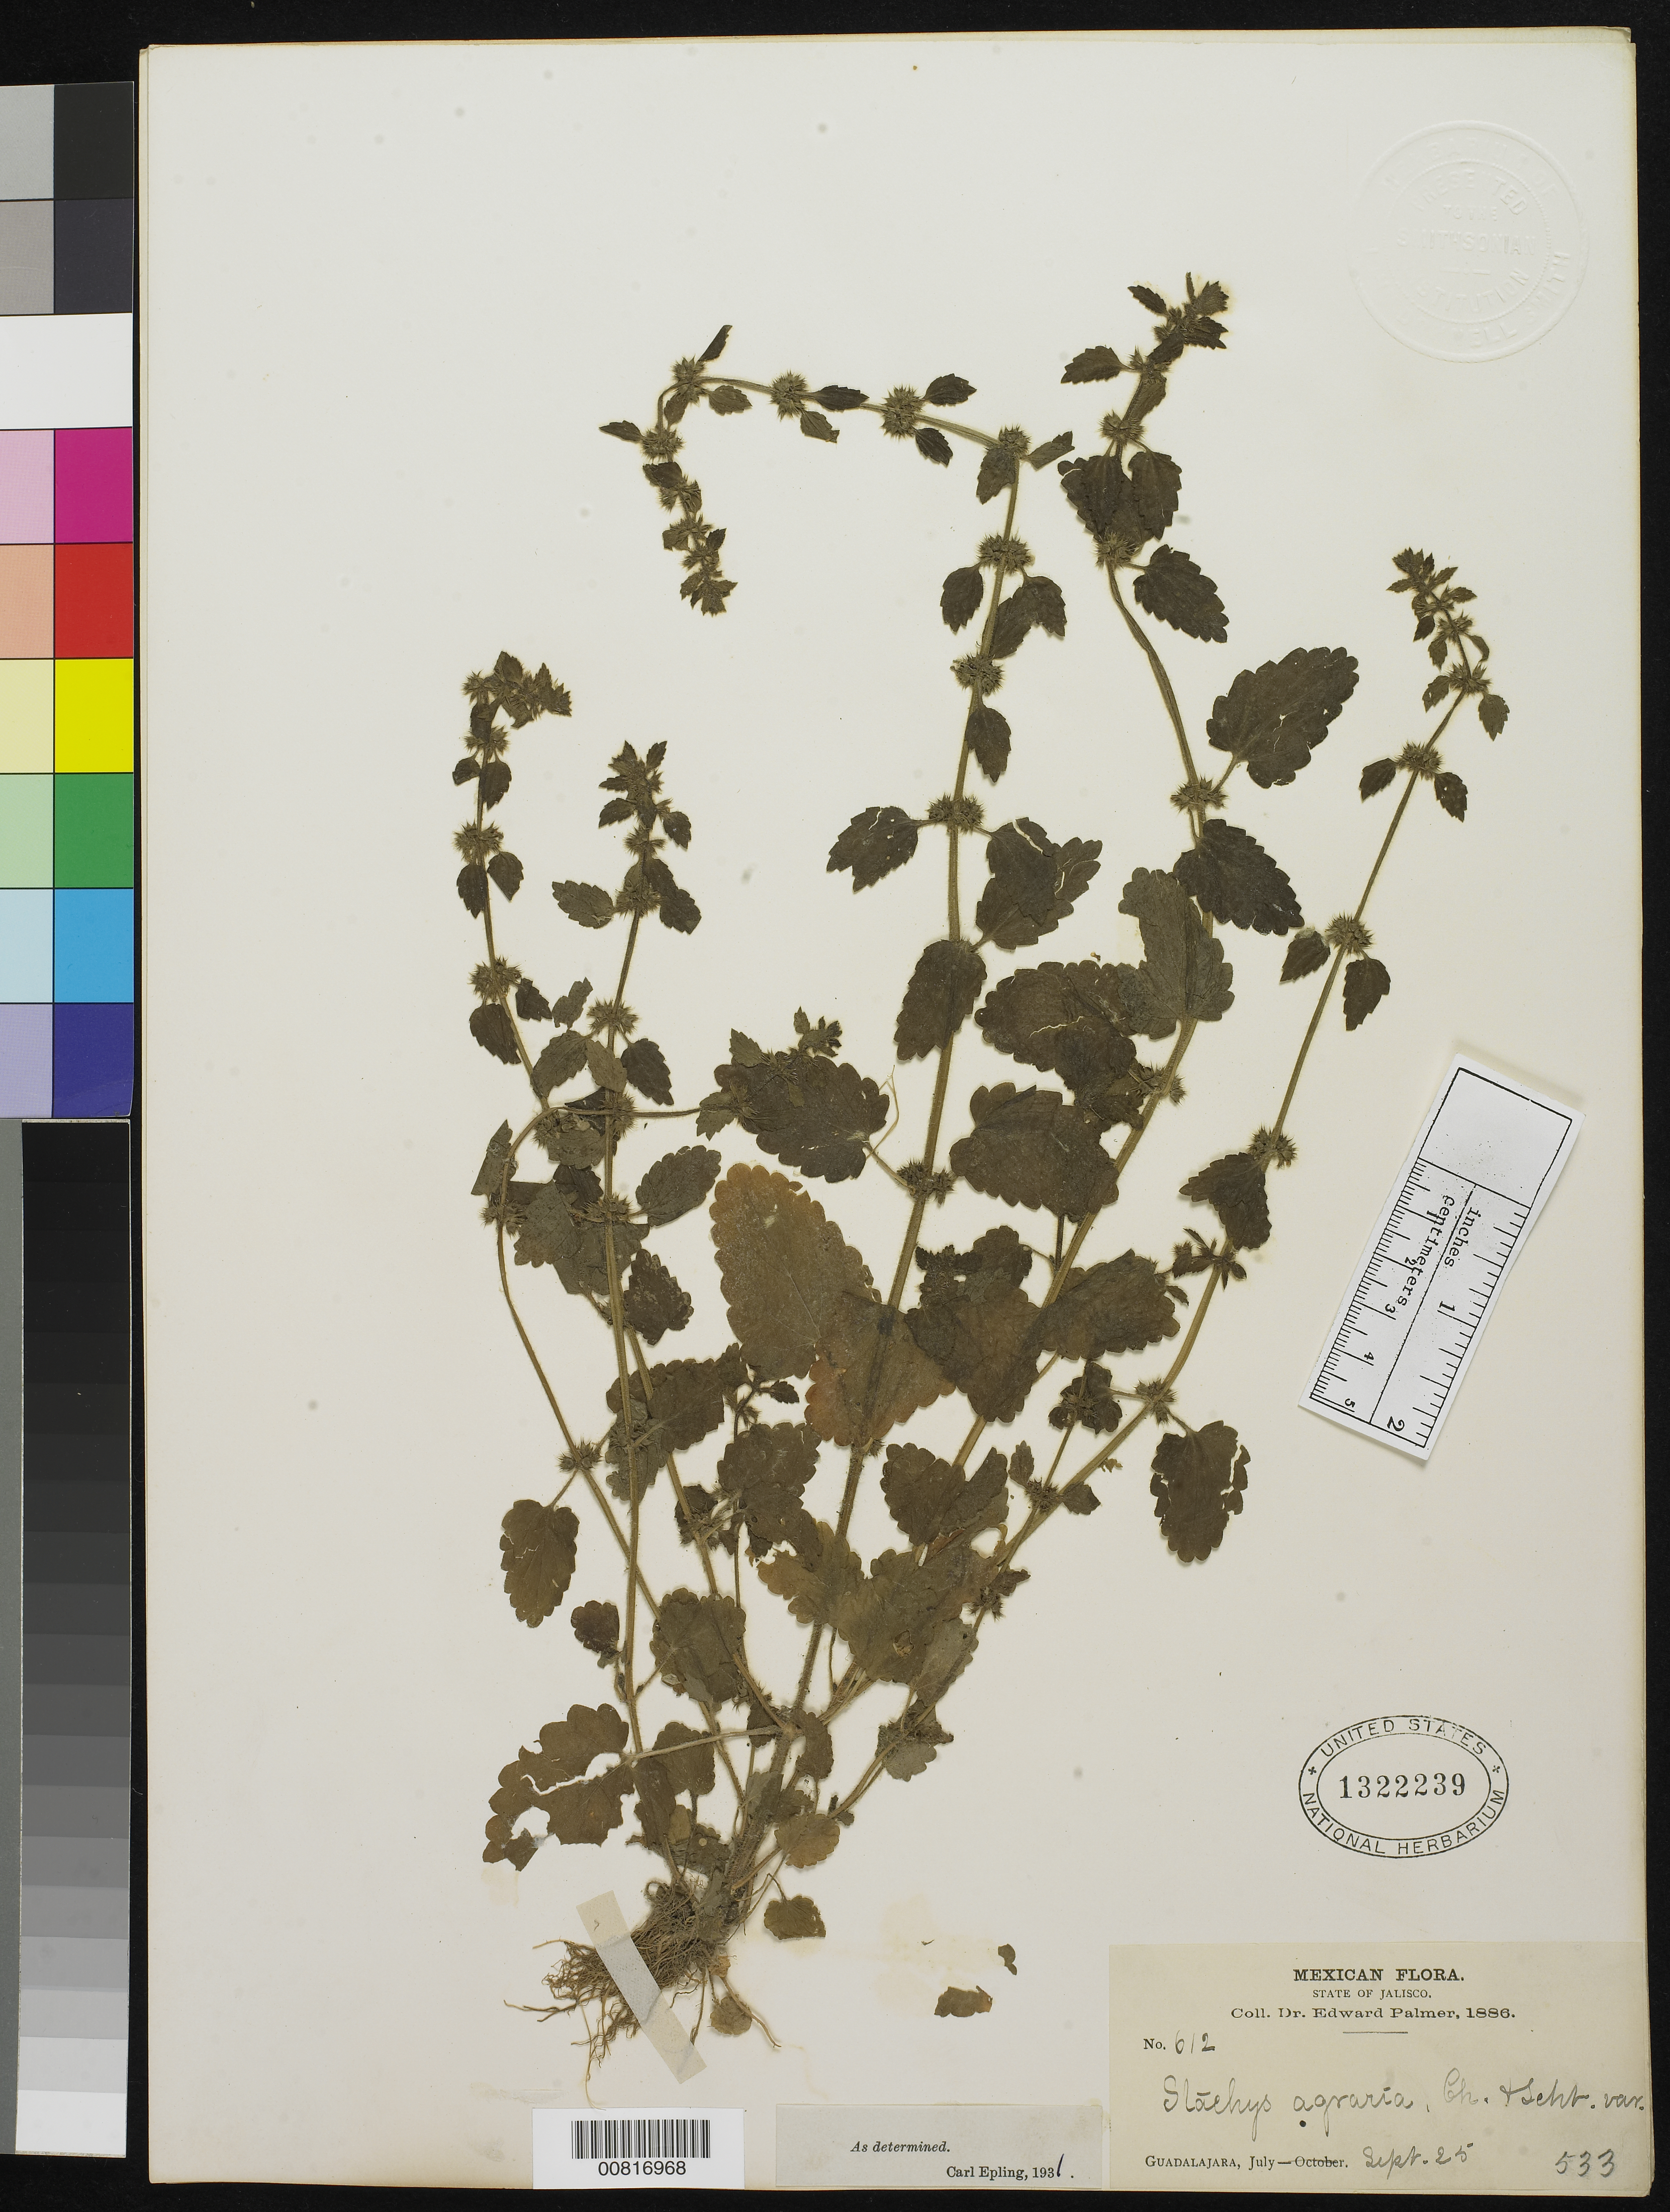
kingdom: Plantae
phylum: Tracheophyta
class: Magnoliopsida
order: Lamiales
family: Lamiaceae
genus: Stachys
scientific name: Stachys agraria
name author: Schltdl. & Cham.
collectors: E. Palmer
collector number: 612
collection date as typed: Jul 1886 to 25 Sep 1886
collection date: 1886-07/1886-09-25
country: Mexico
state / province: Jalisco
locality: Guadalajara, Jalisco.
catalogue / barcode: US 1322239